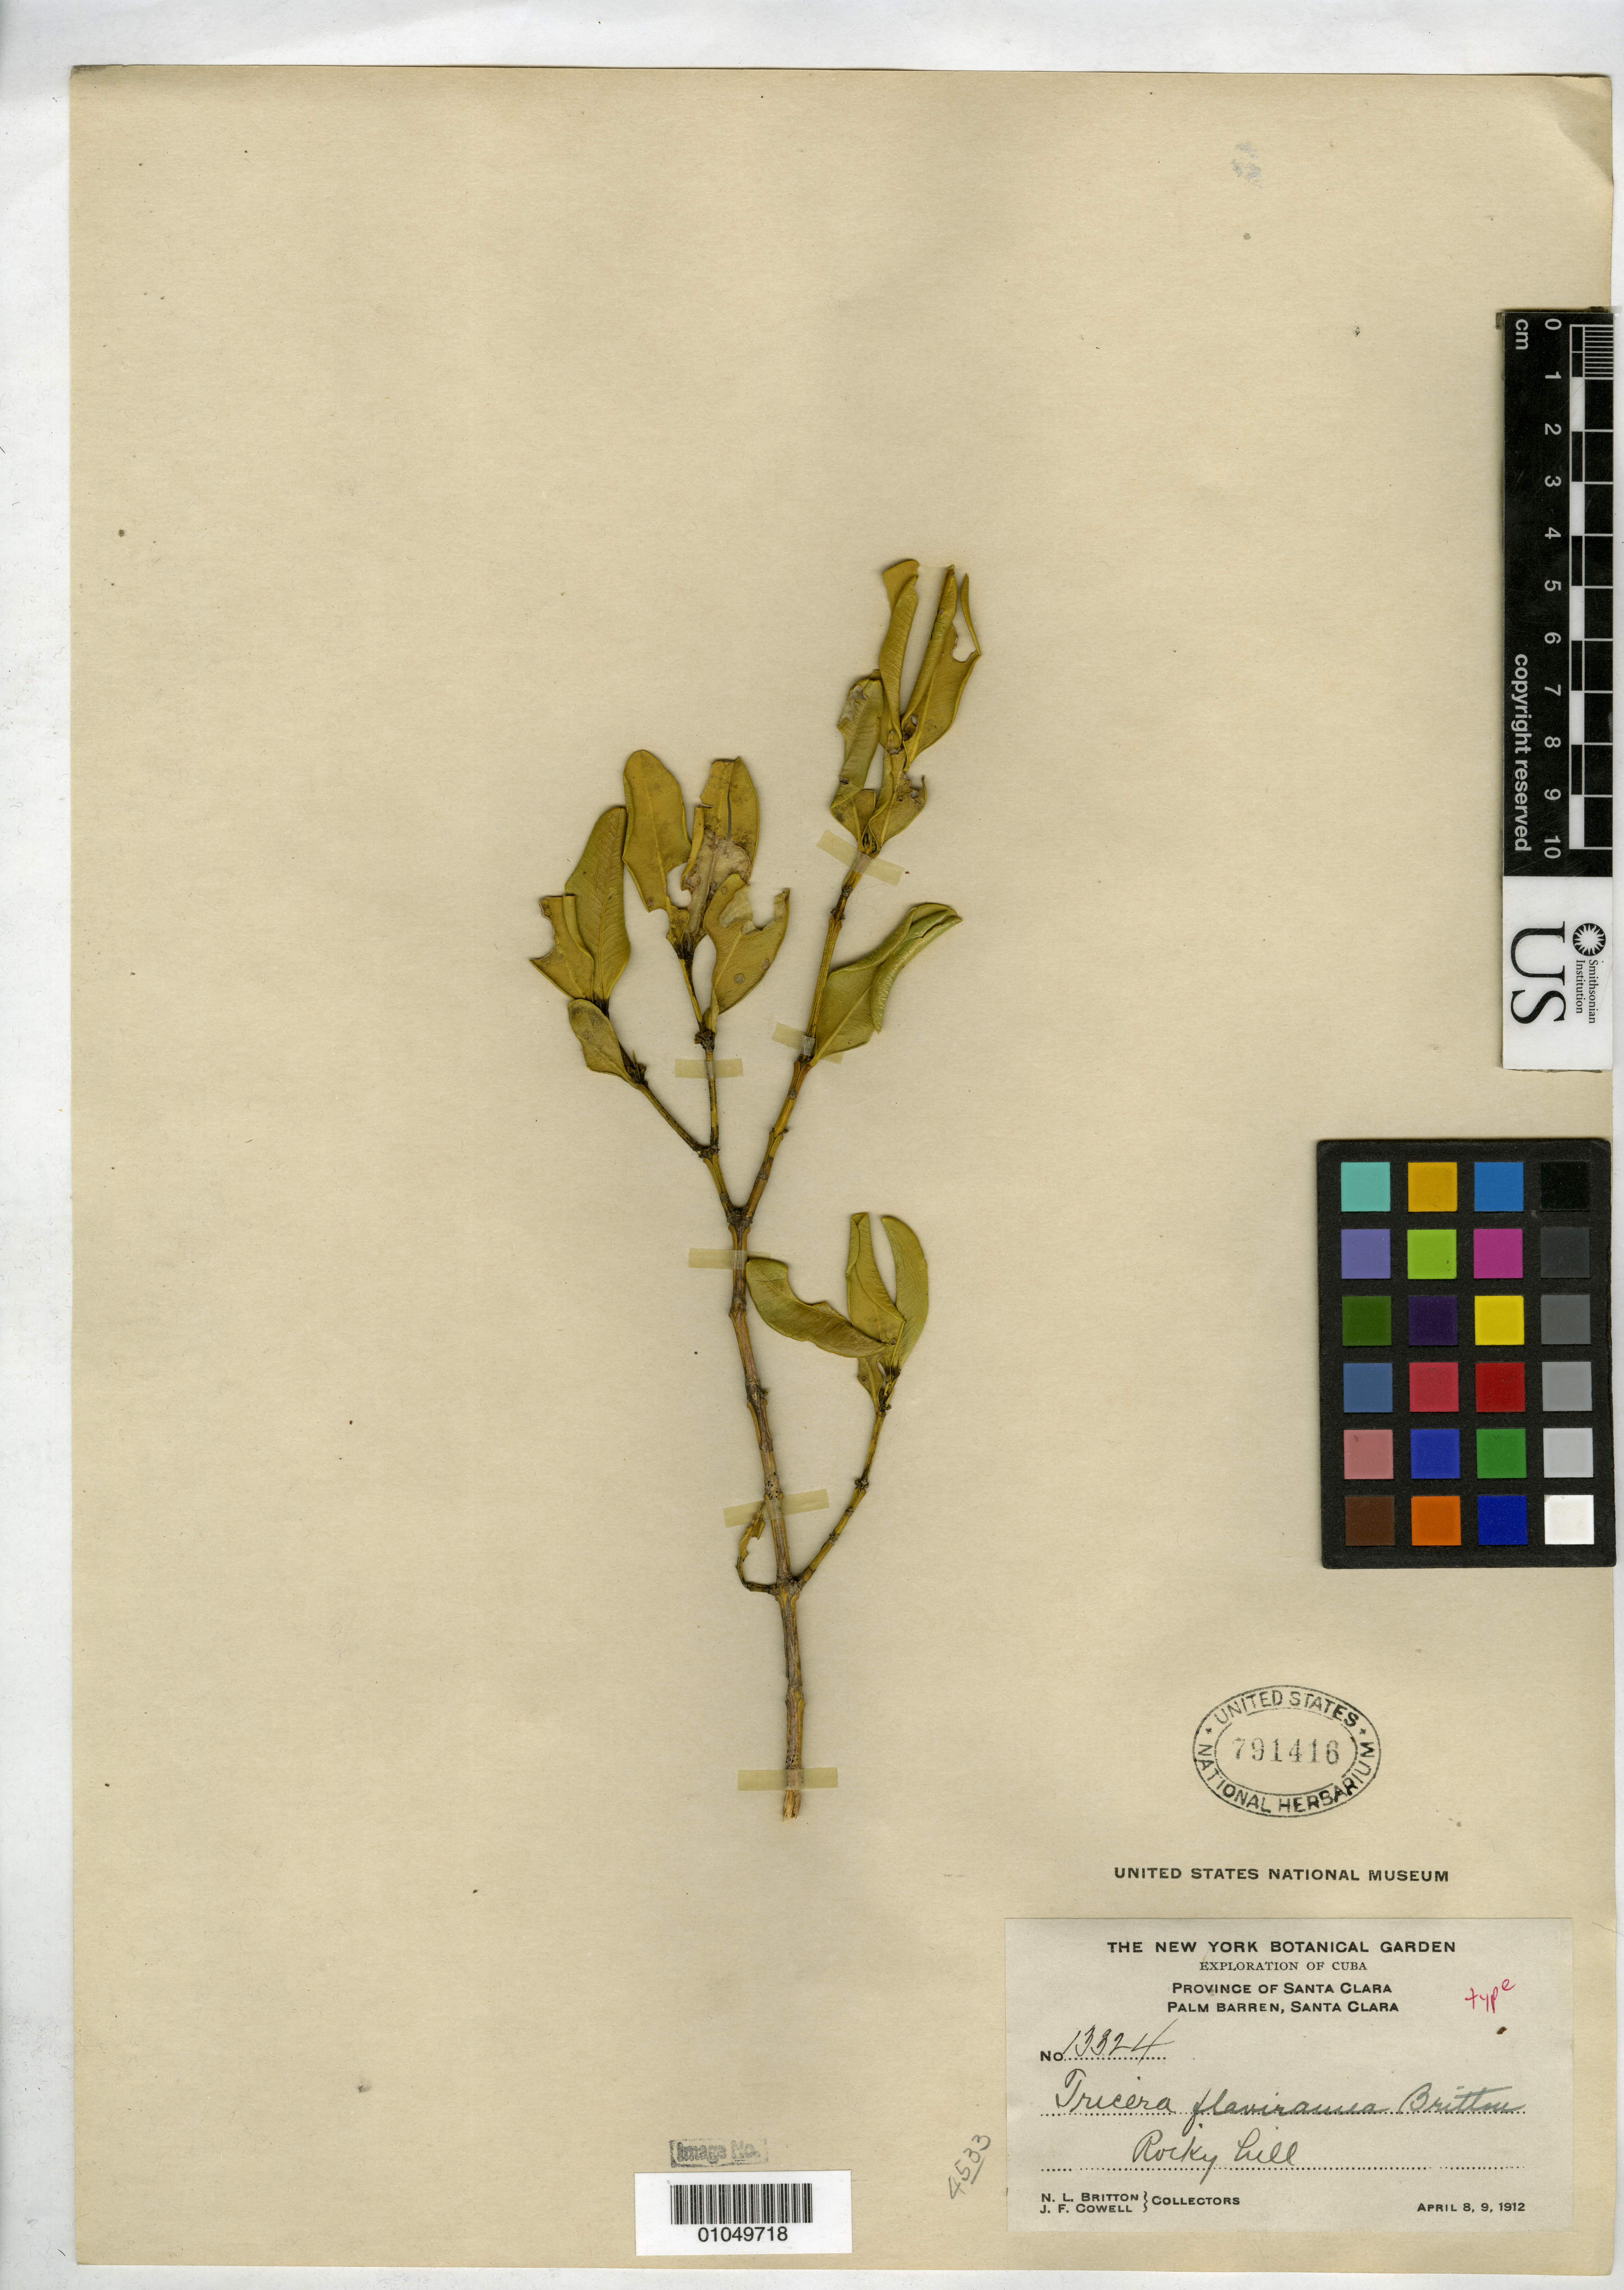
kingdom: Plantae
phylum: Tracheophyta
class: Magnoliopsida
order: Buxales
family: Buxaceae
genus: Tricera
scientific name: Tricera flaviramea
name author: Britton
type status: Isotype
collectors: N. Britton & J. F. Cowell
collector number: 13324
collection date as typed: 08 Apr 1912 and 09 Apr 1912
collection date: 1912-04-08,1912-04-09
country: Cuba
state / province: Santa Clara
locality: Province of Santa Clara, Palm Barren, Santa Clara.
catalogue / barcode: US 791416